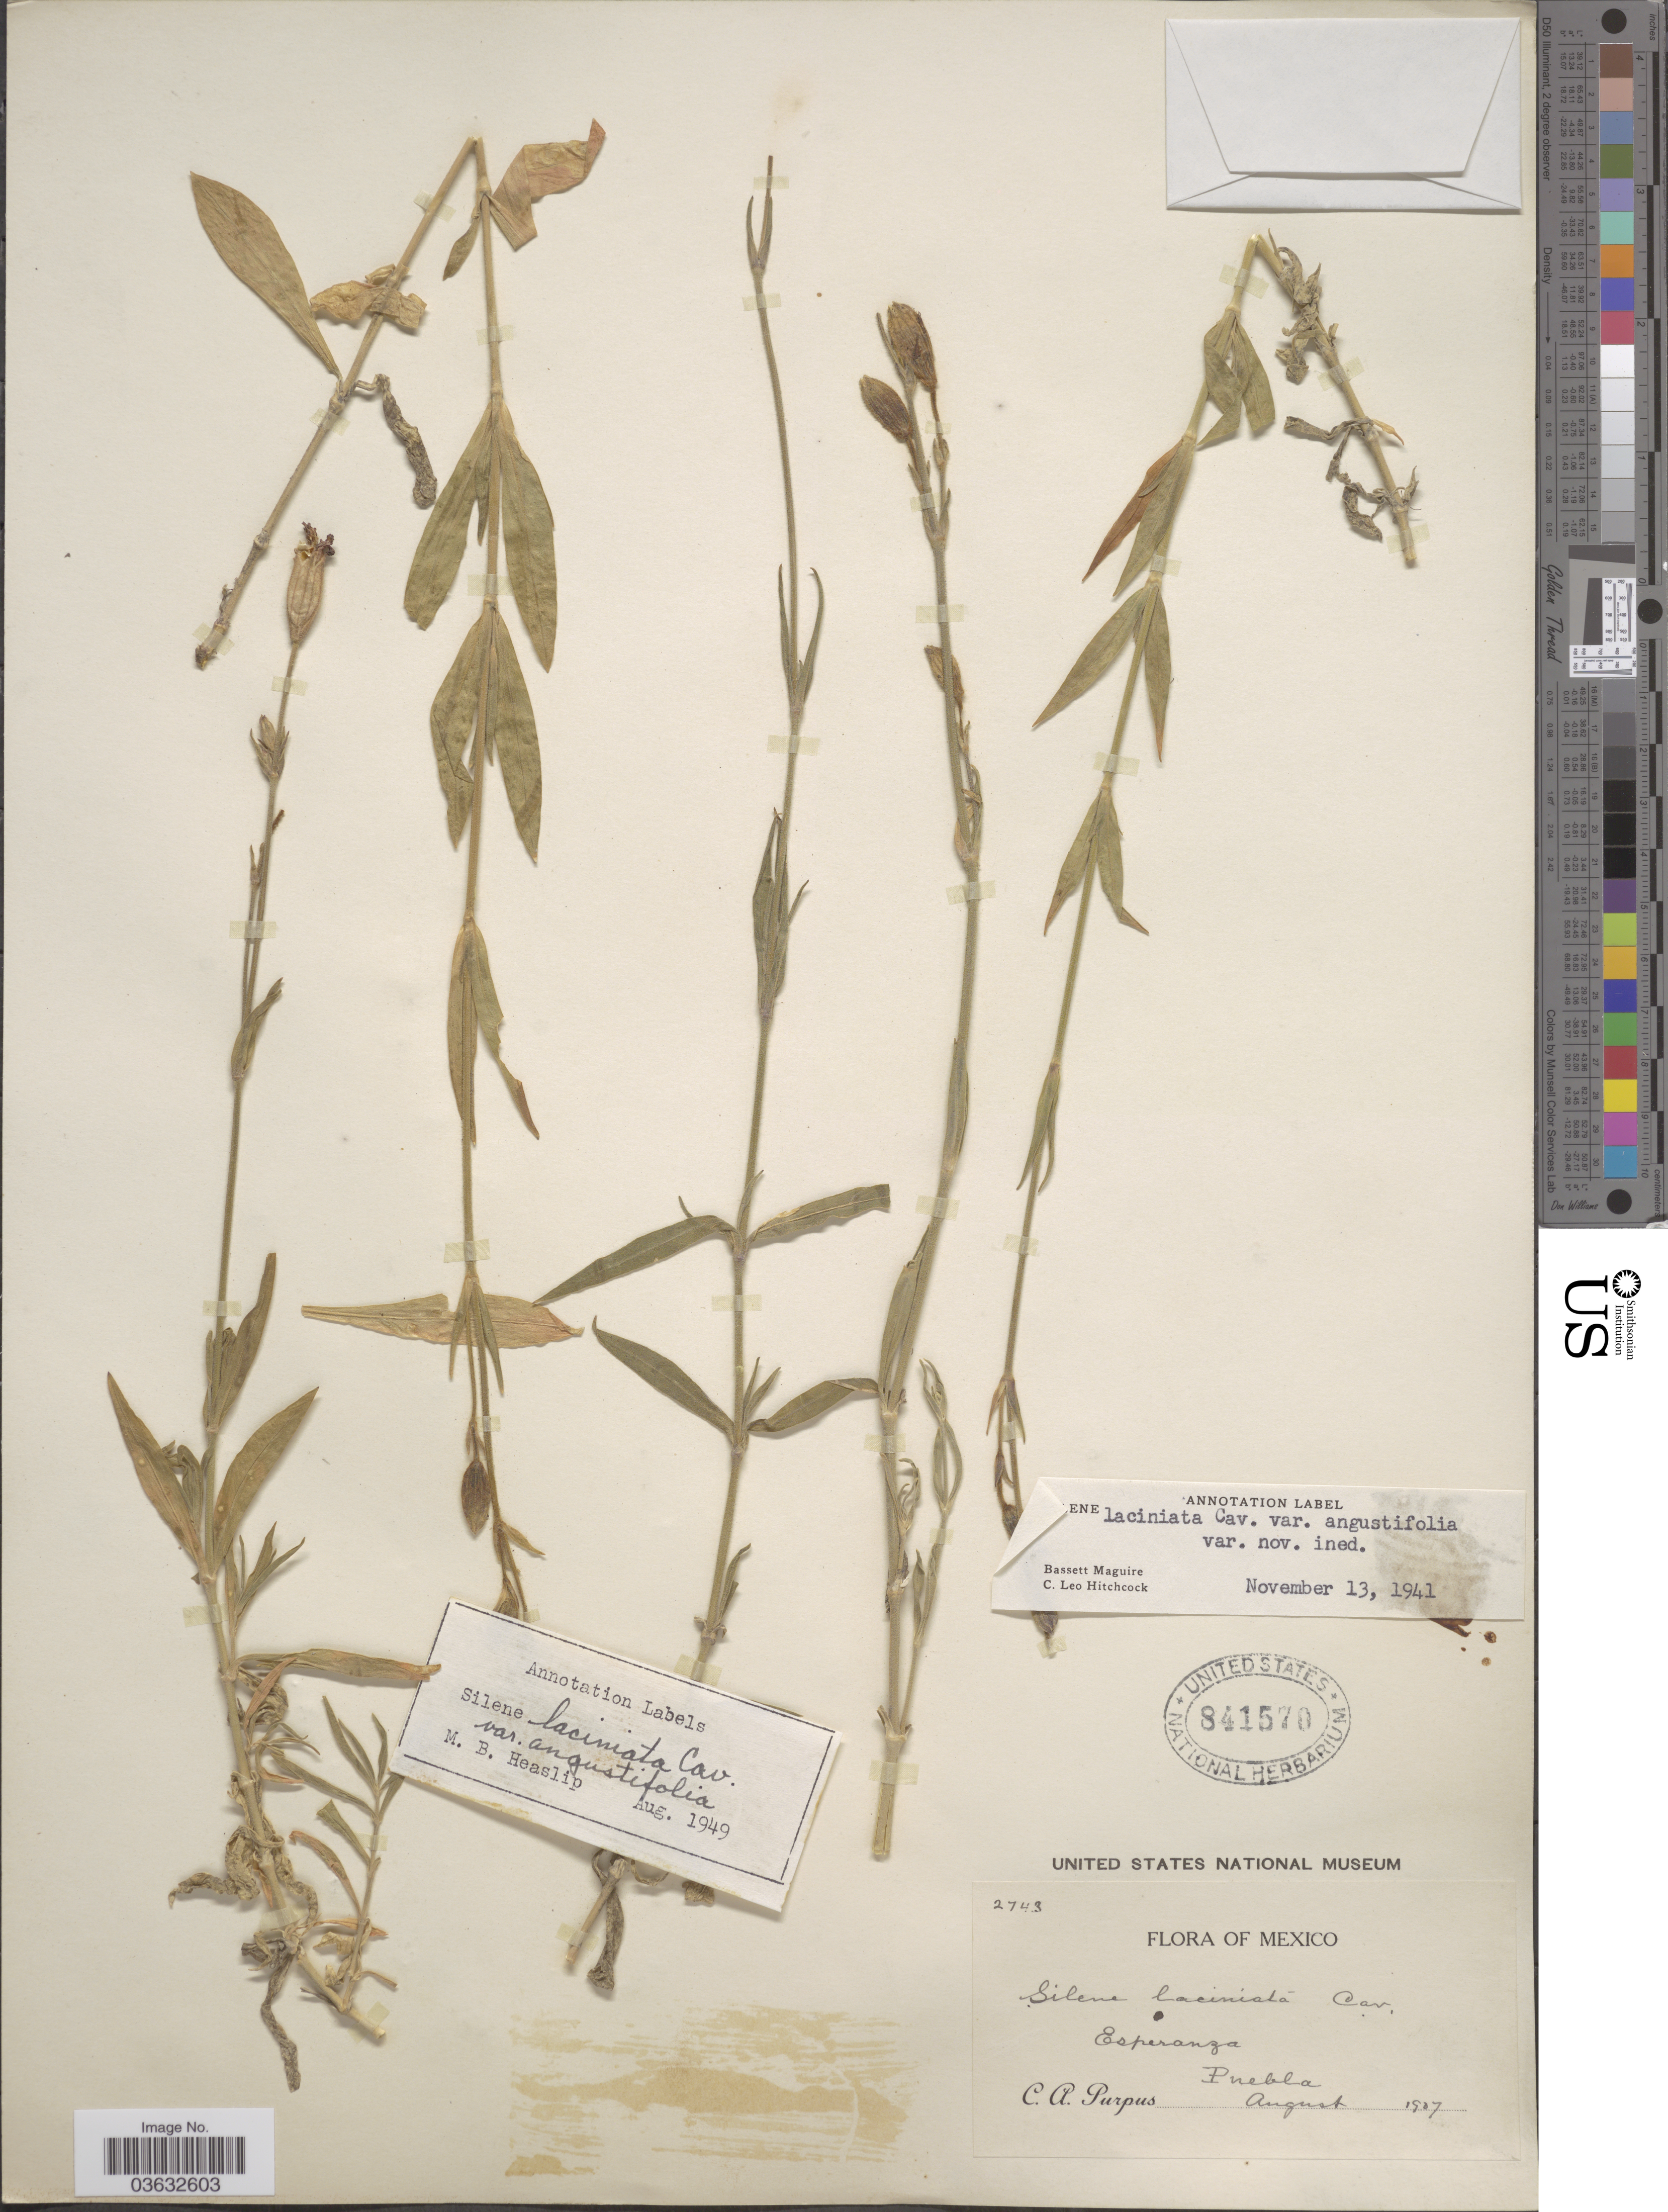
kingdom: Plantae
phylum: Tracheophyta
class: Magnoliopsida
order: Caryophyllales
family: Caryophyllaceae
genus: Silene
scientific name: Silene laciniata var. angustifolia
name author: C.L. Hitchc. & Maguire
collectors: C. A. Purpus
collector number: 2743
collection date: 1907-08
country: Mexico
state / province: Puebla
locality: Esperanza.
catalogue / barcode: US 841570